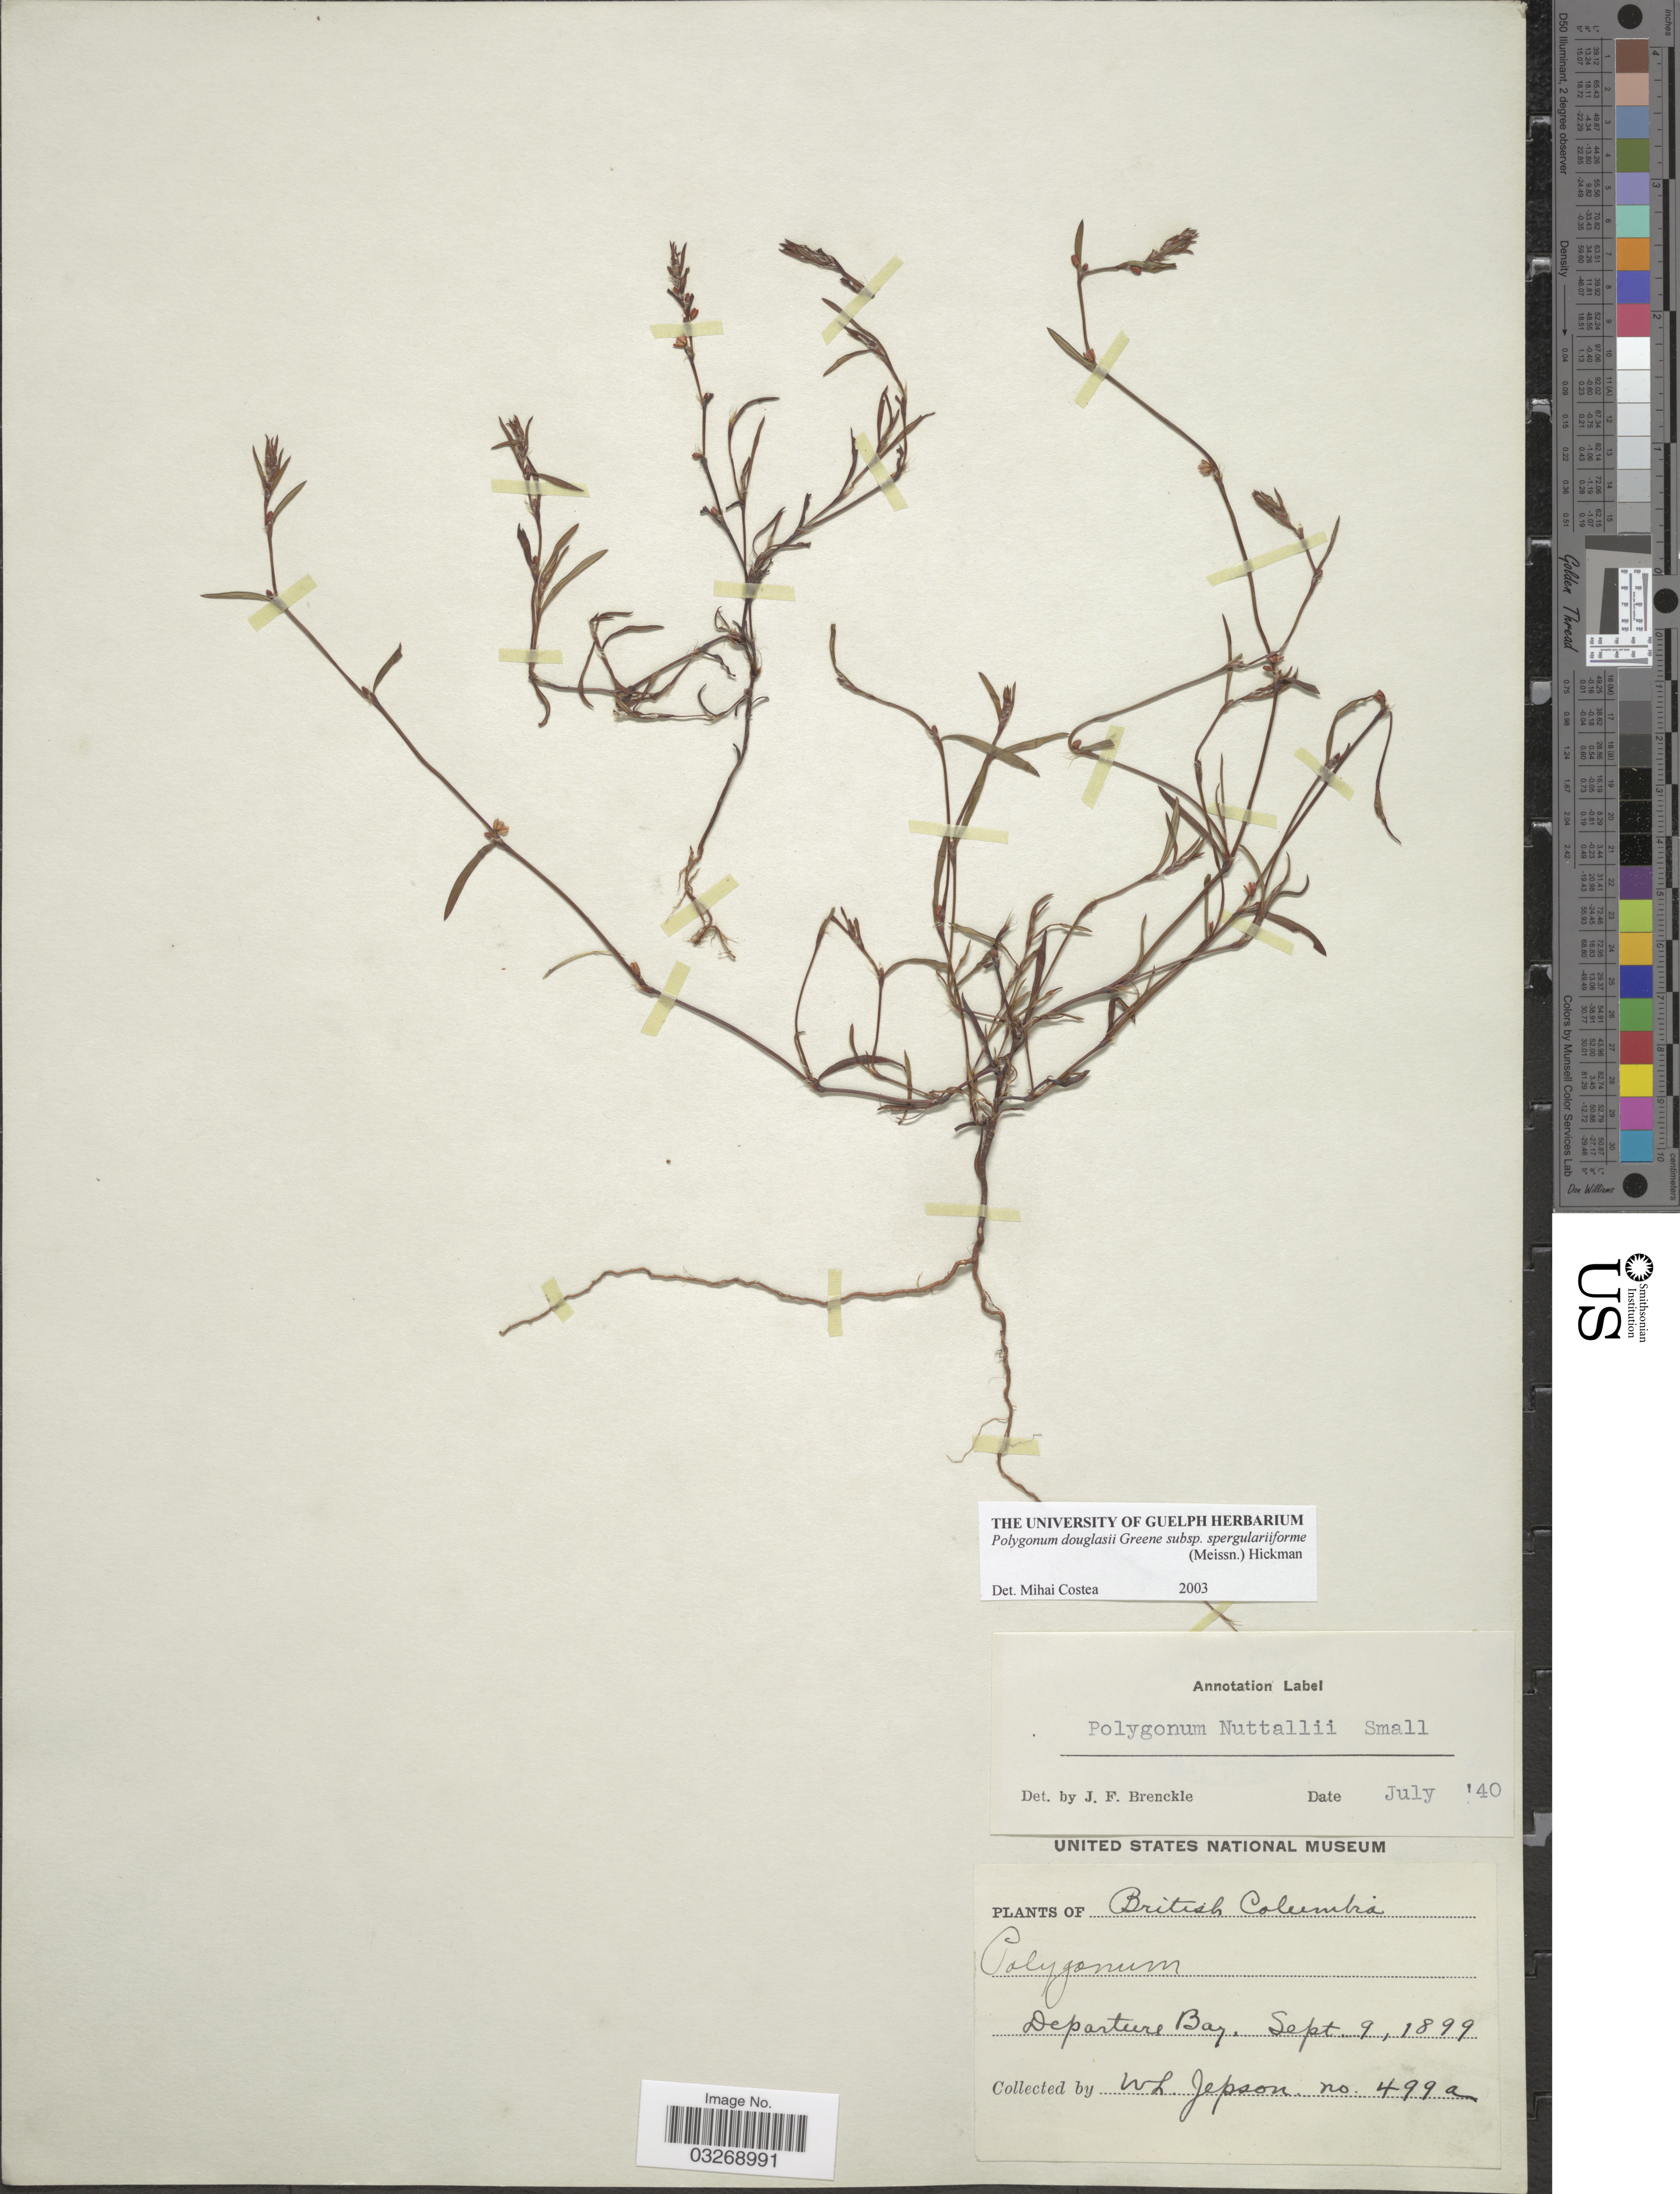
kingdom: Plantae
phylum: Tracheophyta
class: Magnoliopsida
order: Caryophyllales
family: Polygonaceae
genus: Polygonum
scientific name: Polygonum douglasii subsp. spergulariiforme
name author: (Meisn. ex Small) Hickman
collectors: W. L. Jepson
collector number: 499a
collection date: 1899-09-09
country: Canada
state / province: British Columbia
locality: Departure Bay.